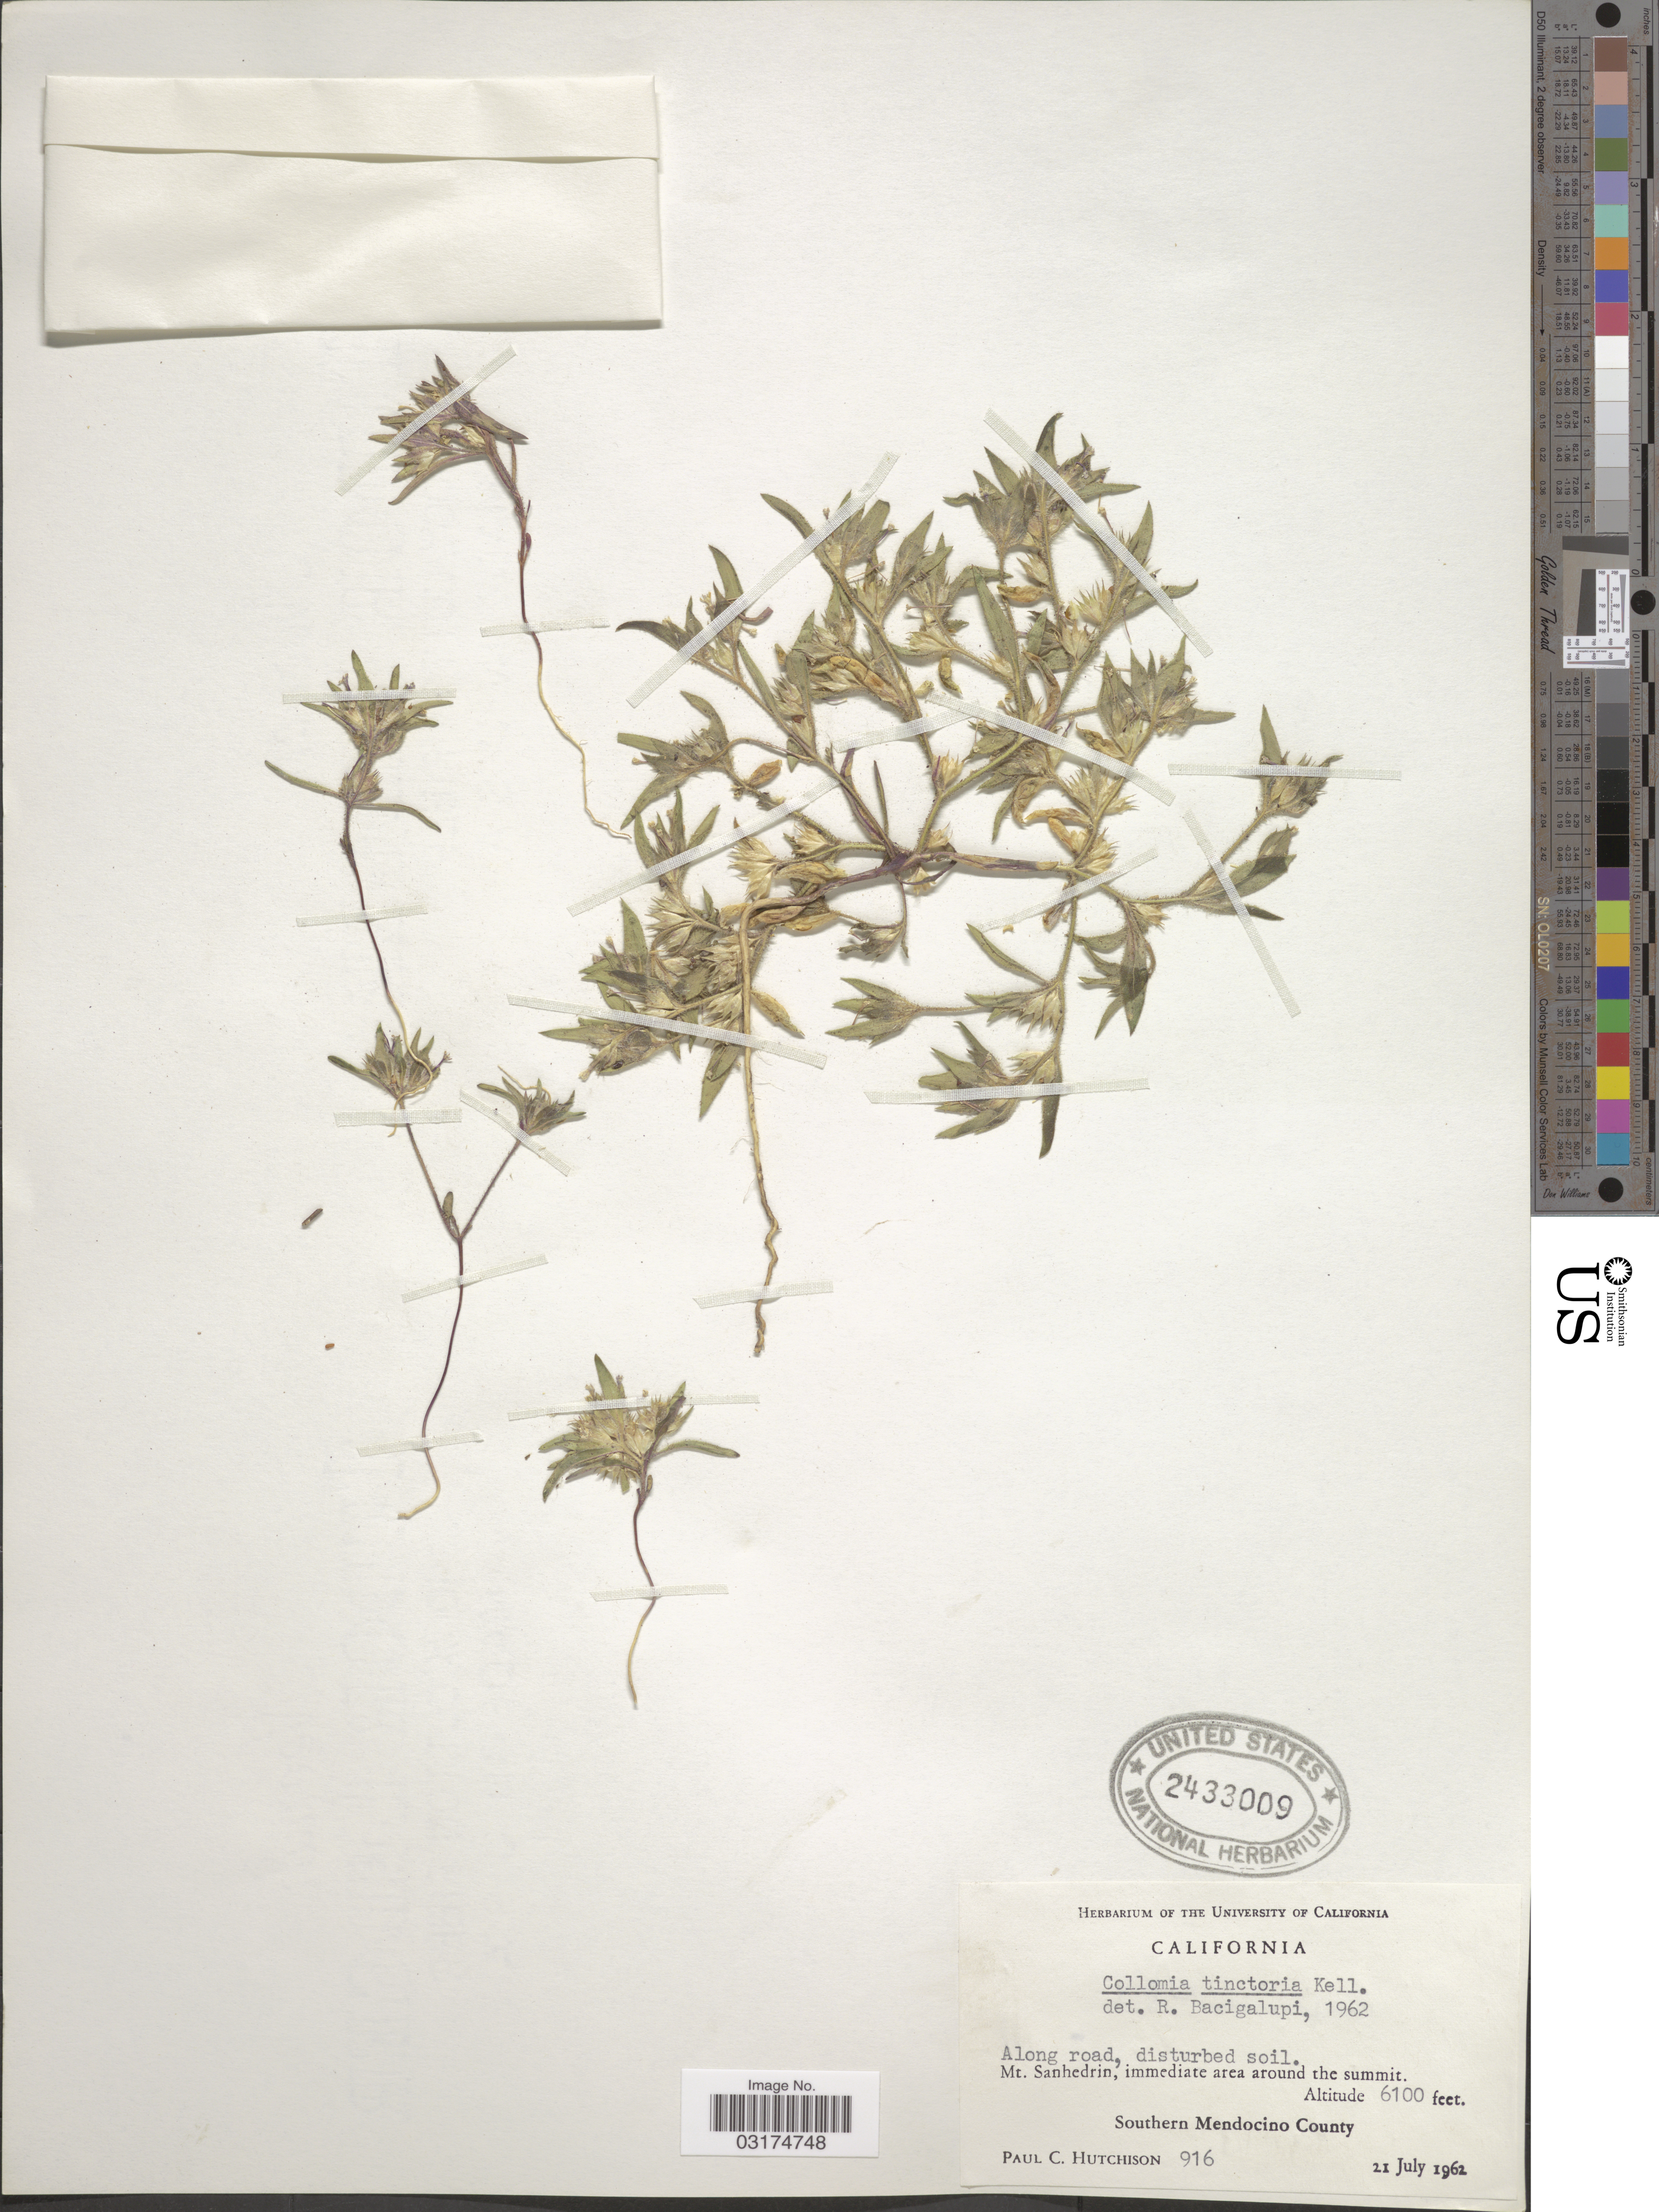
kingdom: Plantae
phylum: Tracheophyta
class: Magnoliopsida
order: Ericales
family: Polemoniaceae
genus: Collomia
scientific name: Collomia tinctoria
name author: Kellogg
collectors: P. C. Hutchison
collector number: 916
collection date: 1962-07-21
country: United States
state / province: California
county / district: Mendocino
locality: Along road. Mt. Sanhedrin, immediate area around the summit. Southern Mendocino County.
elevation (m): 1859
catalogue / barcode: US 2433009